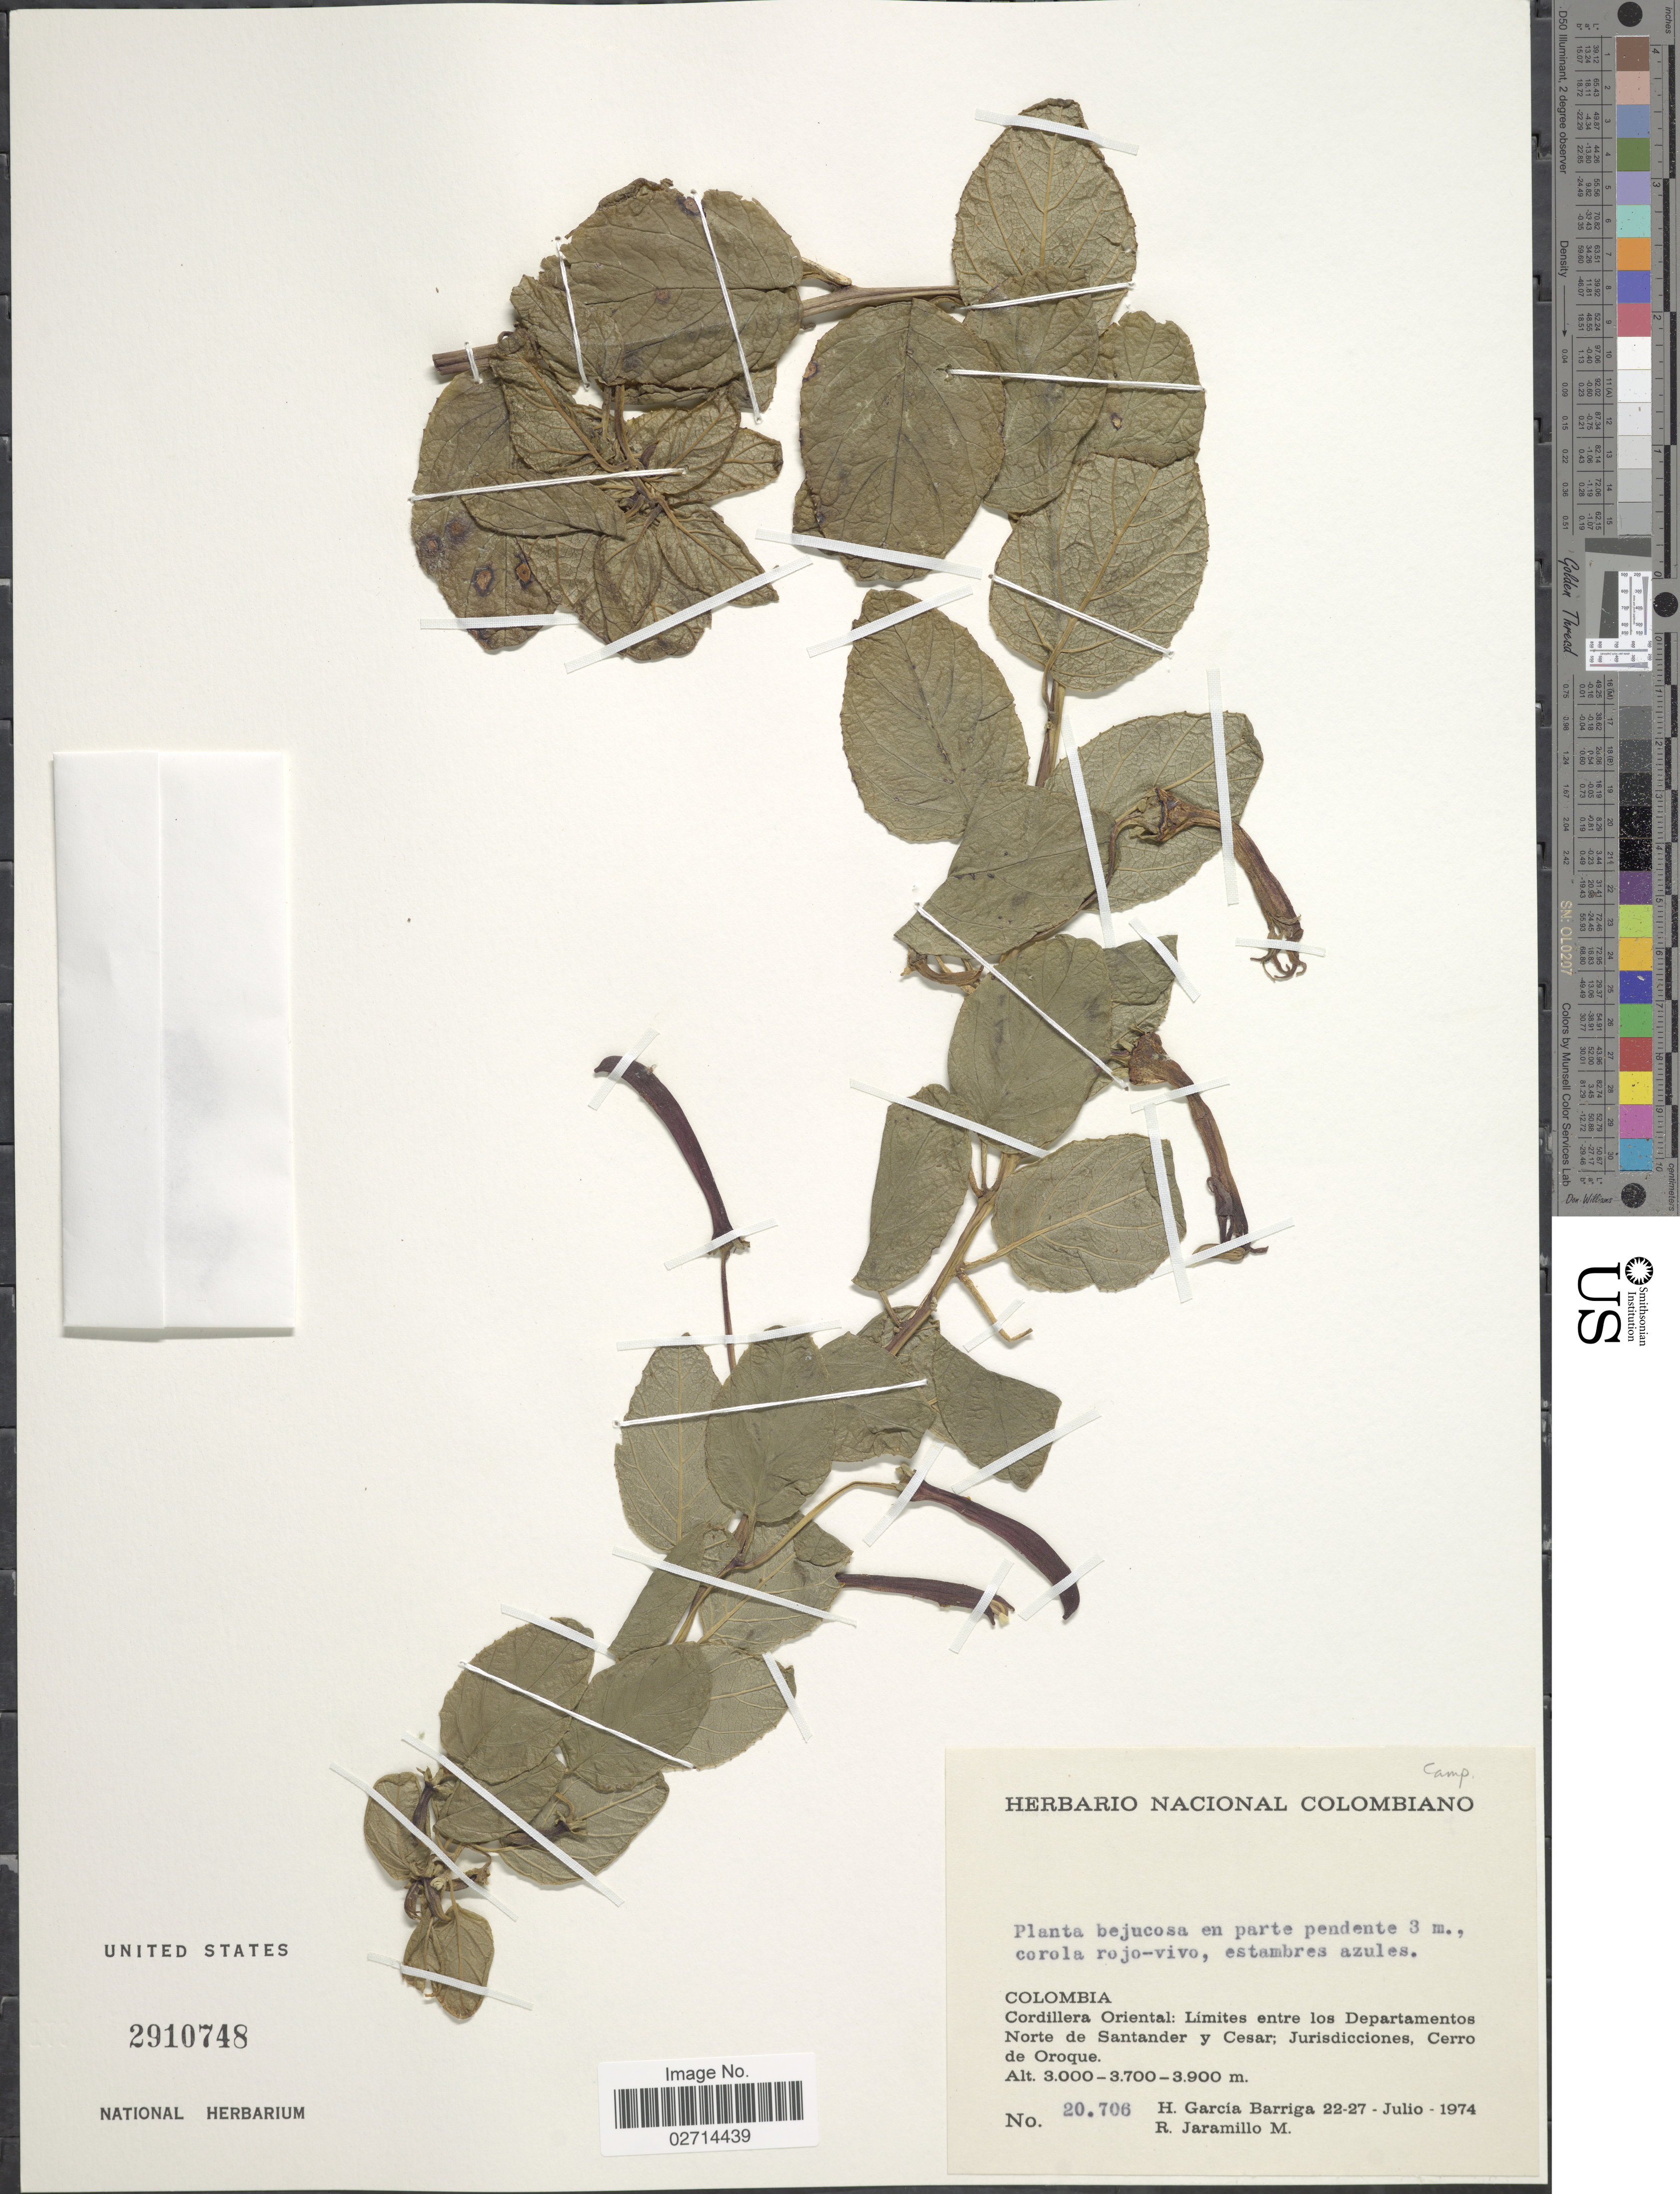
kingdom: Plantae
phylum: Tracheophyta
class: Magnoliopsida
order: Asterales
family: Campanulaceae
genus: Siphocampylus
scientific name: Siphocampylus sp.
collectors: H. García Barriga & R. Jaramillo M.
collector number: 20706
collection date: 1974-07-22/1974-07-27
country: Colombia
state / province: Norte de Santander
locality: Cordillera Oriental: Limites entre los Departamentos Norte de Santander y Cesar; Jurisdicciones, Cerro de Oroque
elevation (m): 3000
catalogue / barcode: US 2910748